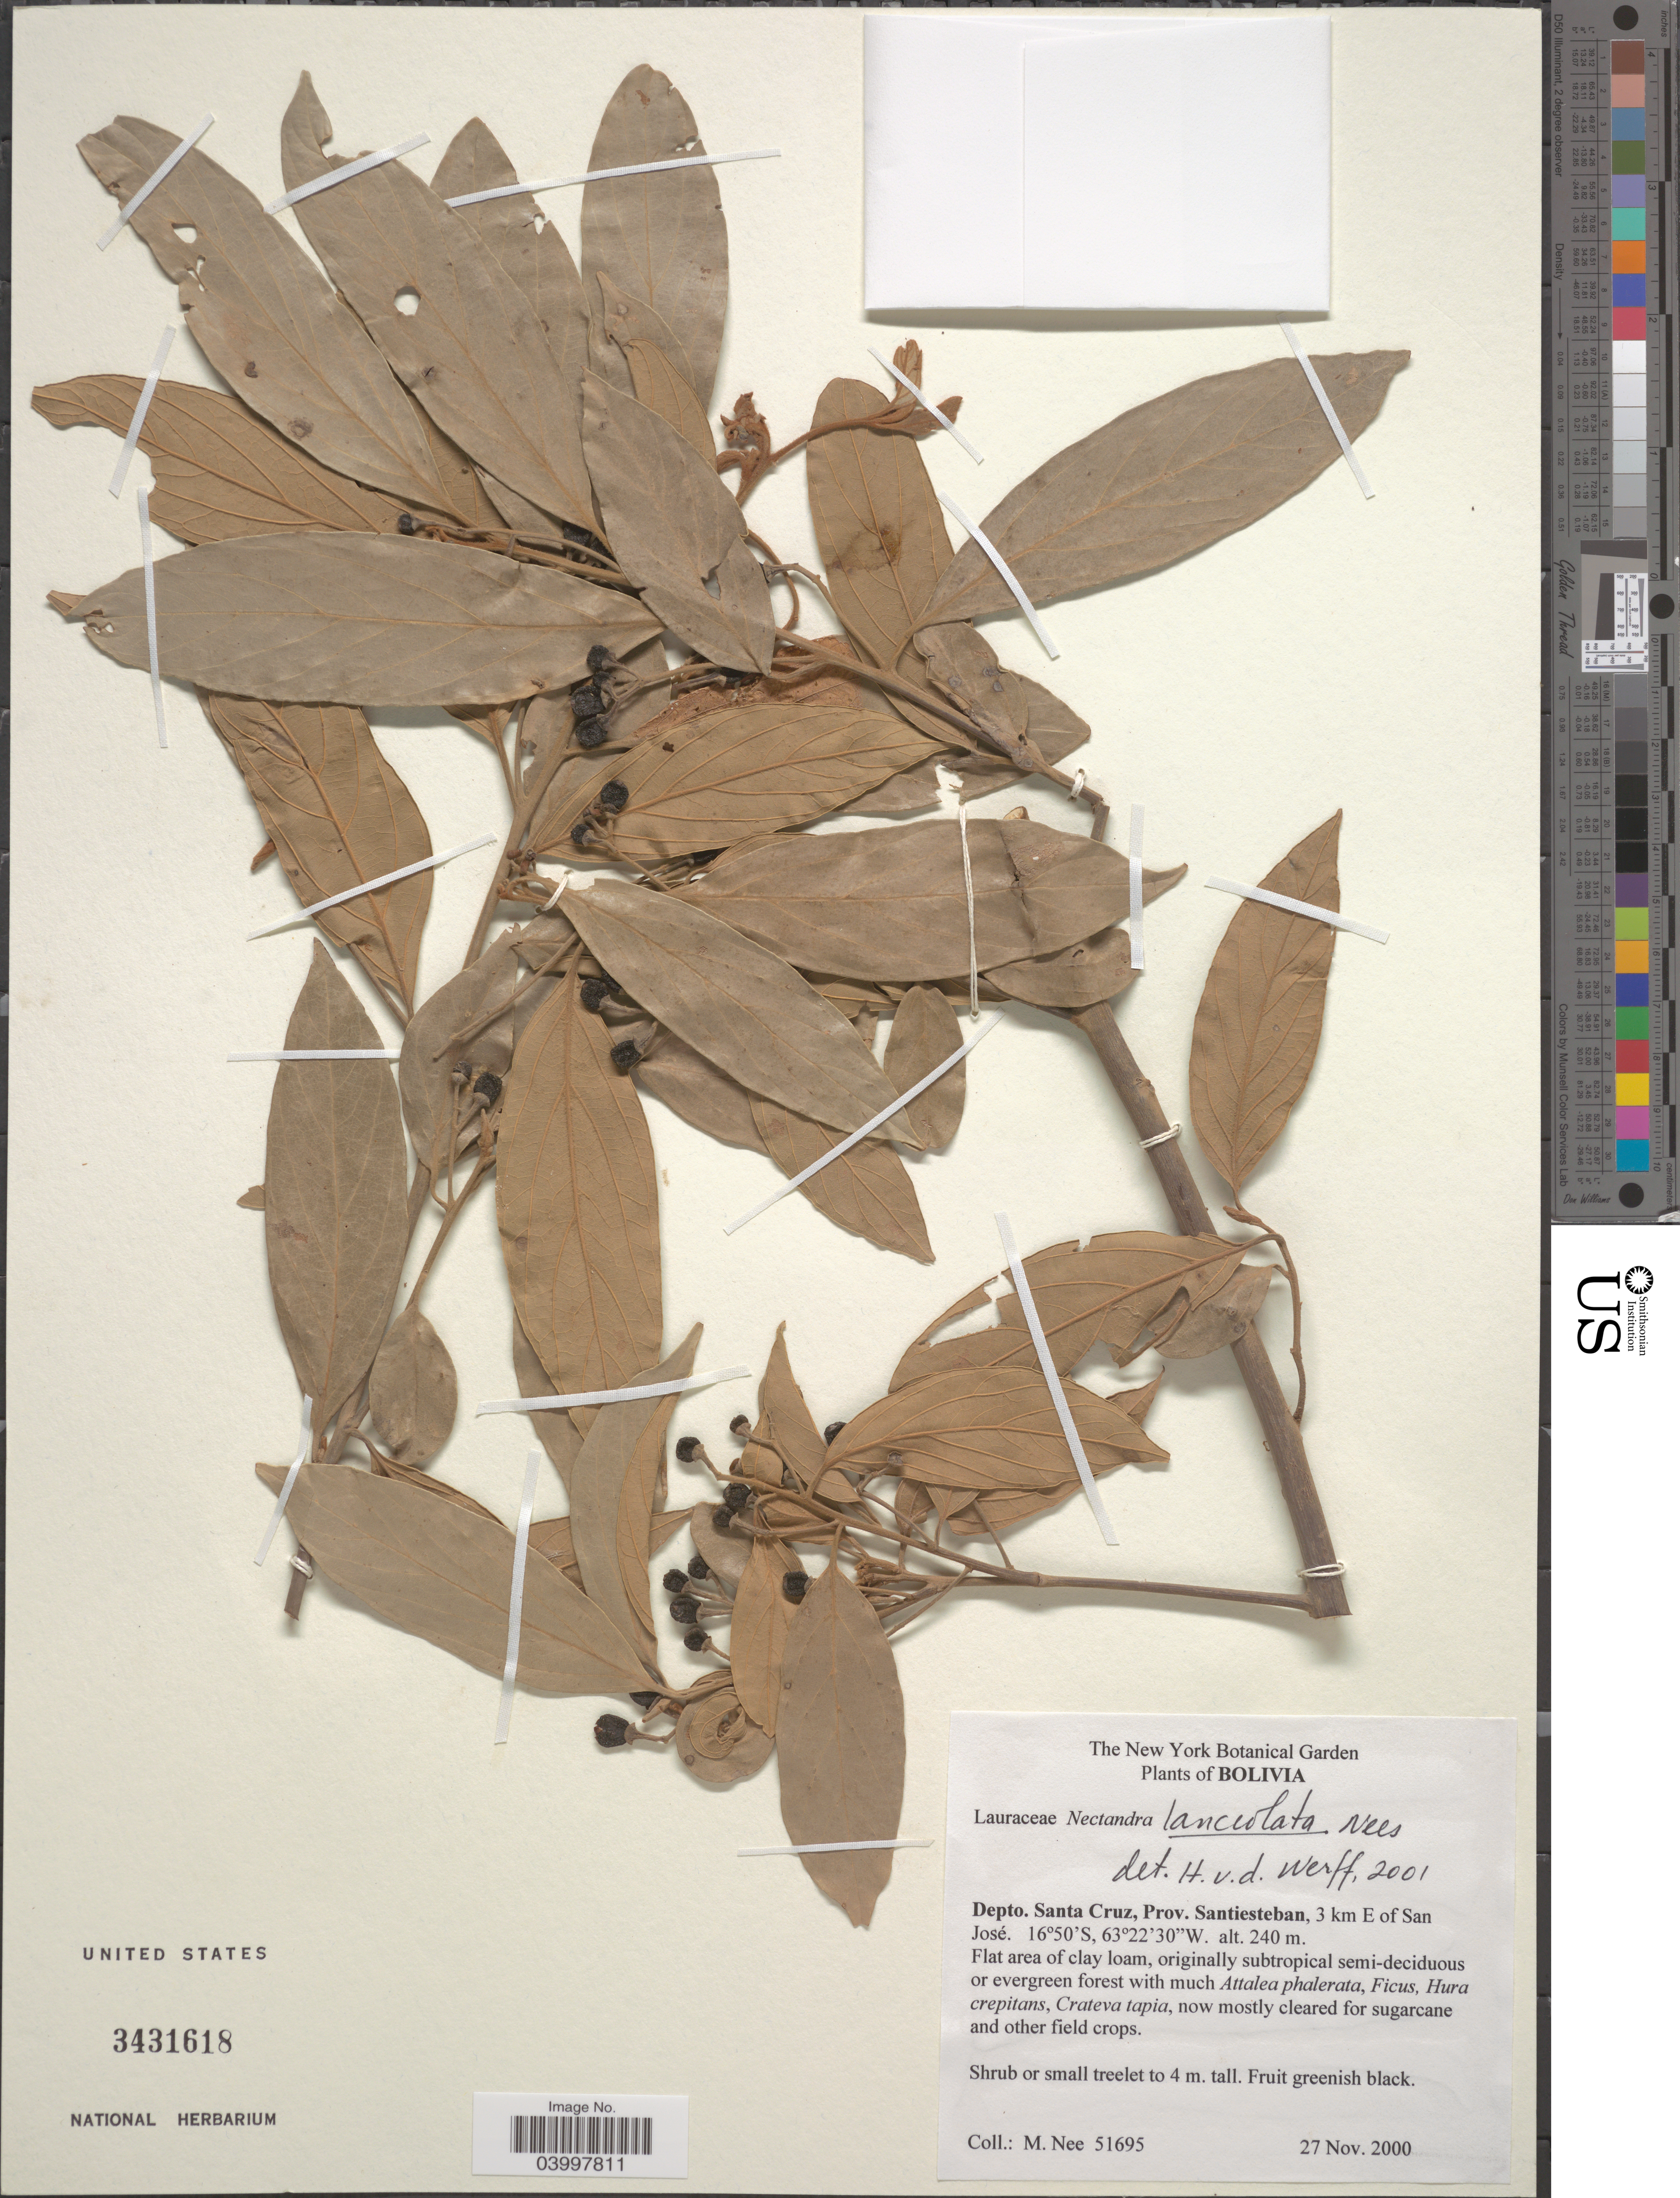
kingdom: Plantae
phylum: Tracheophyta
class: Magnoliopsida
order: Laurales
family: Lauraceae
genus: Nectandra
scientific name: Nectandra lanceolata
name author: Nees & Mart.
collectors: M. Nee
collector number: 51695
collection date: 2000-11-27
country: Bolivia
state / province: Santa Cruz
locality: Depto. Santa Cruz, Prov. Santiesteban, 3 km E of San José.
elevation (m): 240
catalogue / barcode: US 3431618